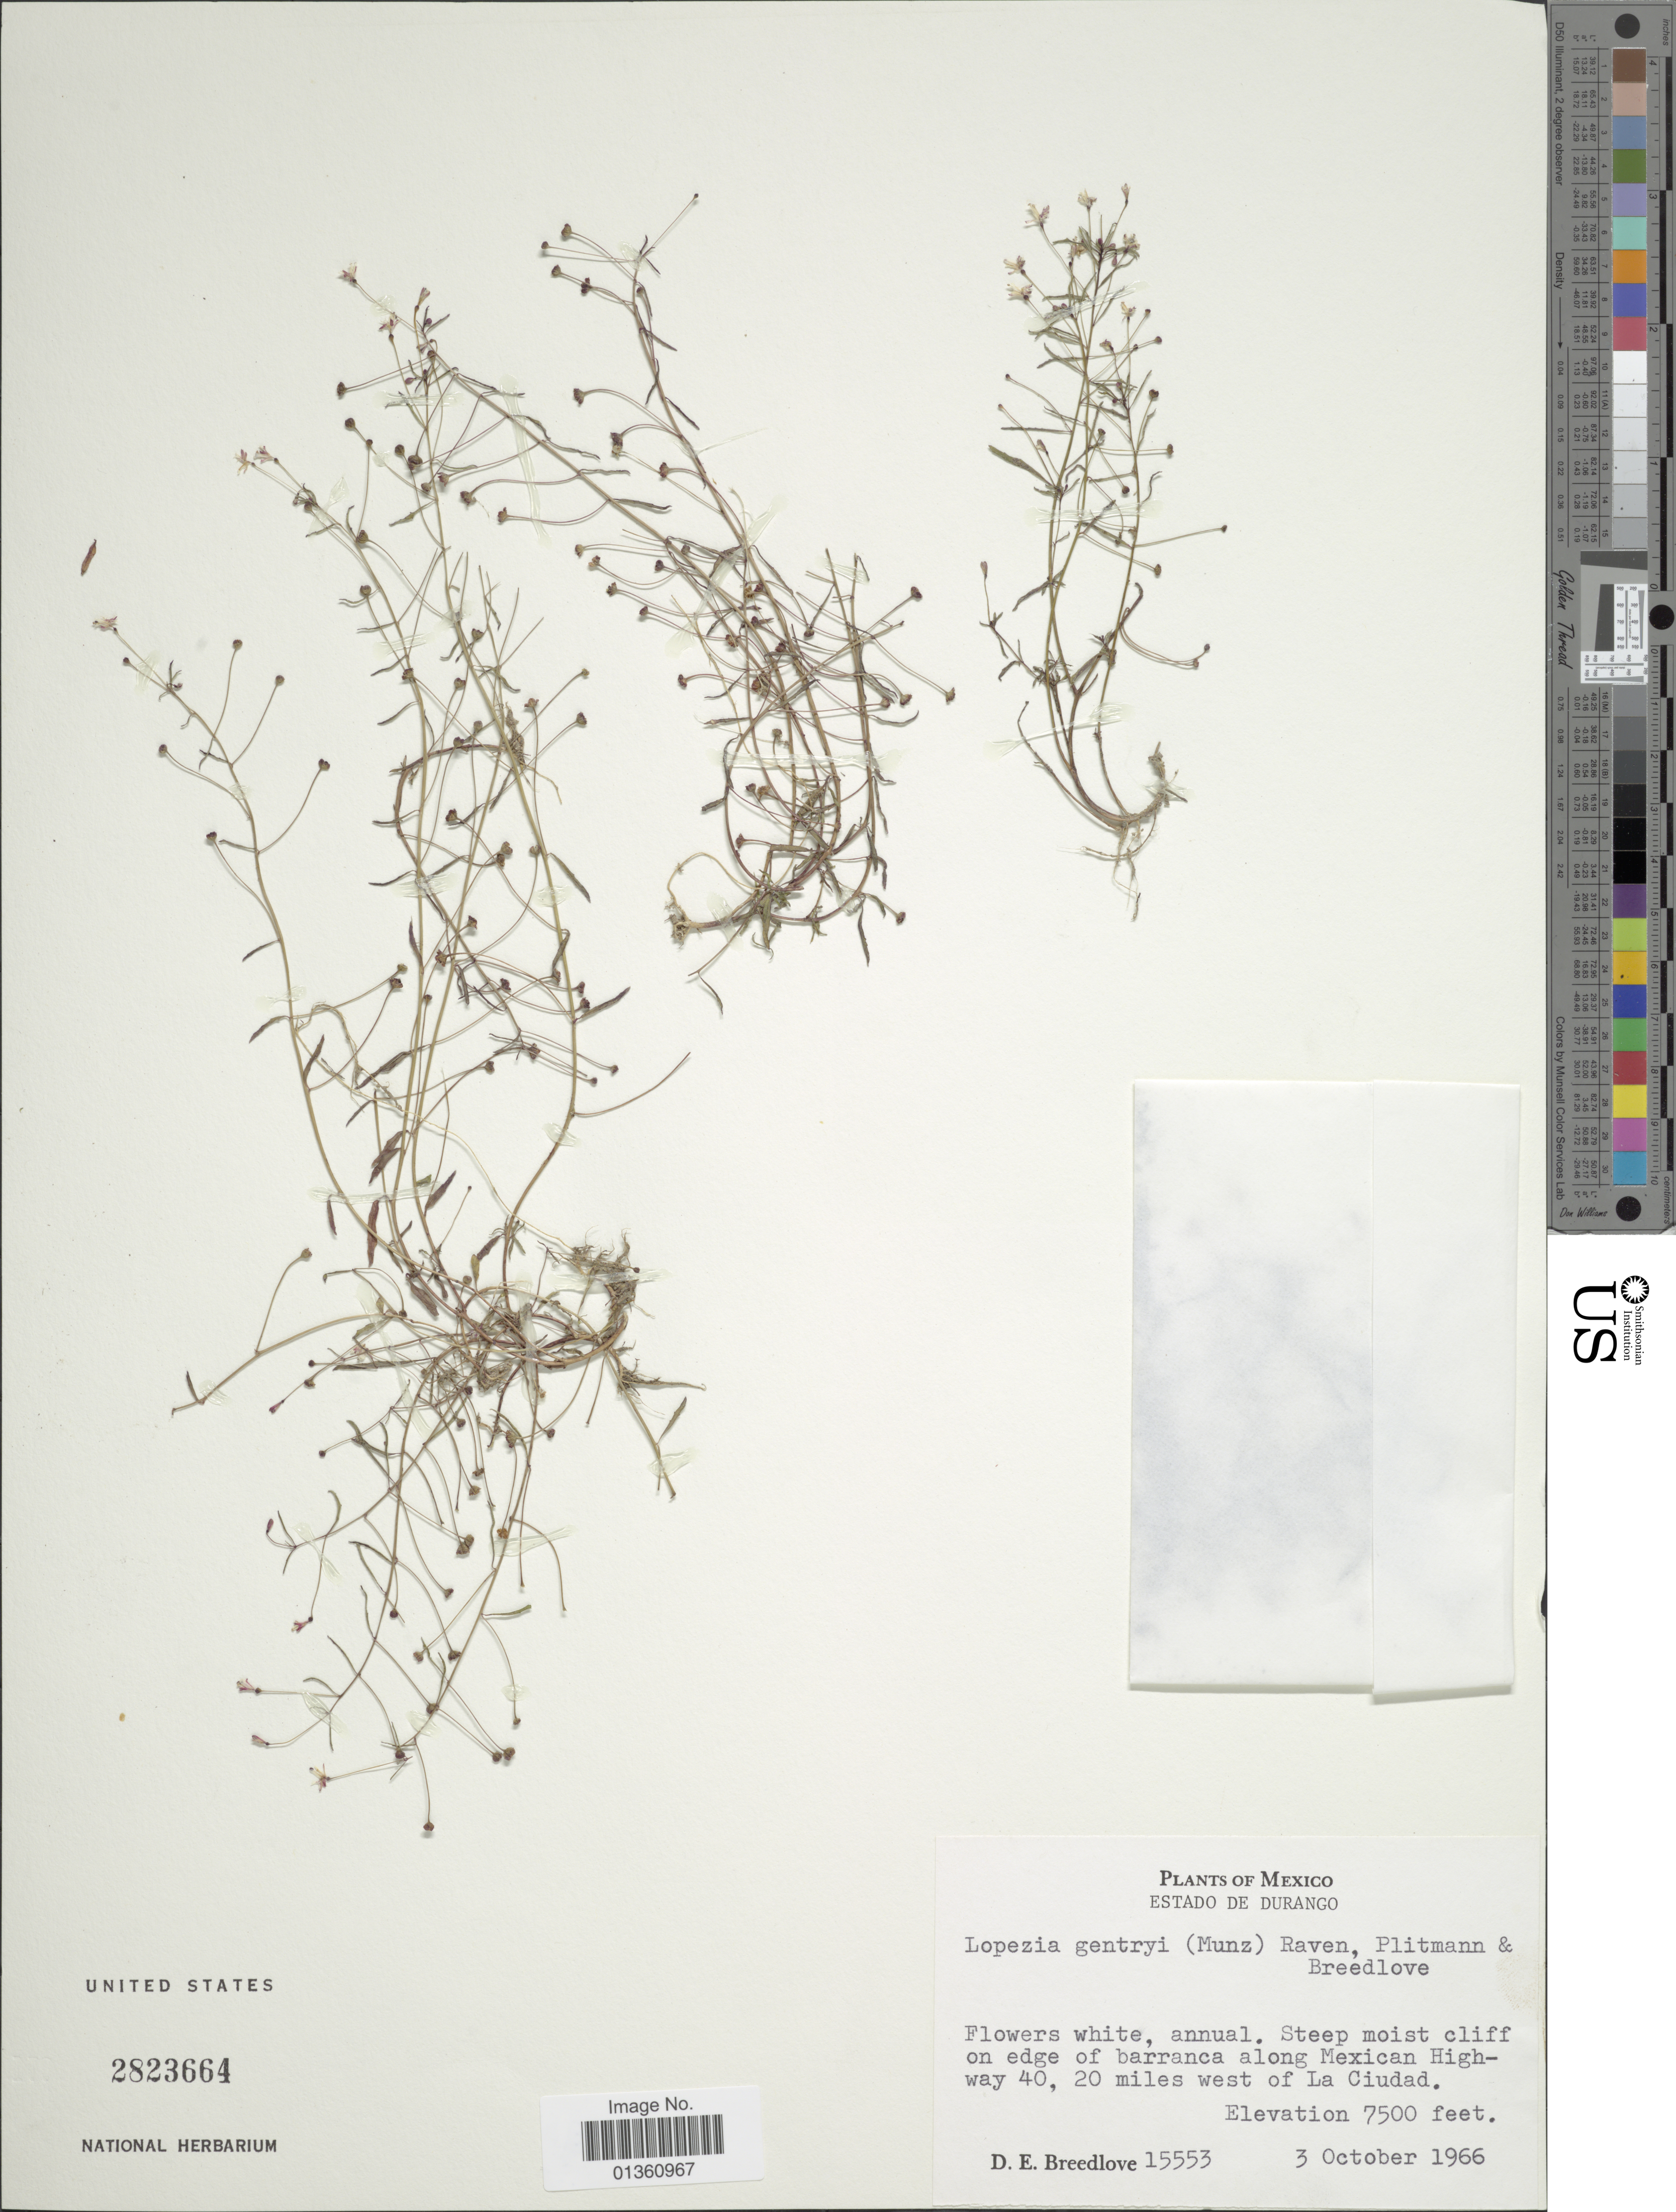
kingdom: Plantae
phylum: Tracheophyta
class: Magnoliopsida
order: Myrtales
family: Onagraceae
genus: Lopezia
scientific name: Lopezia gentryi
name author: (Munz) Plitmann et al.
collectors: D. E. Breedlove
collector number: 15553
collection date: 1966-10-03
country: Mexico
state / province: Durango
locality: Steep moist cliff on edge of barranca along Mexican Highway 40, 20 miles west of La Ciudad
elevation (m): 2286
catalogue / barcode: US 2823664